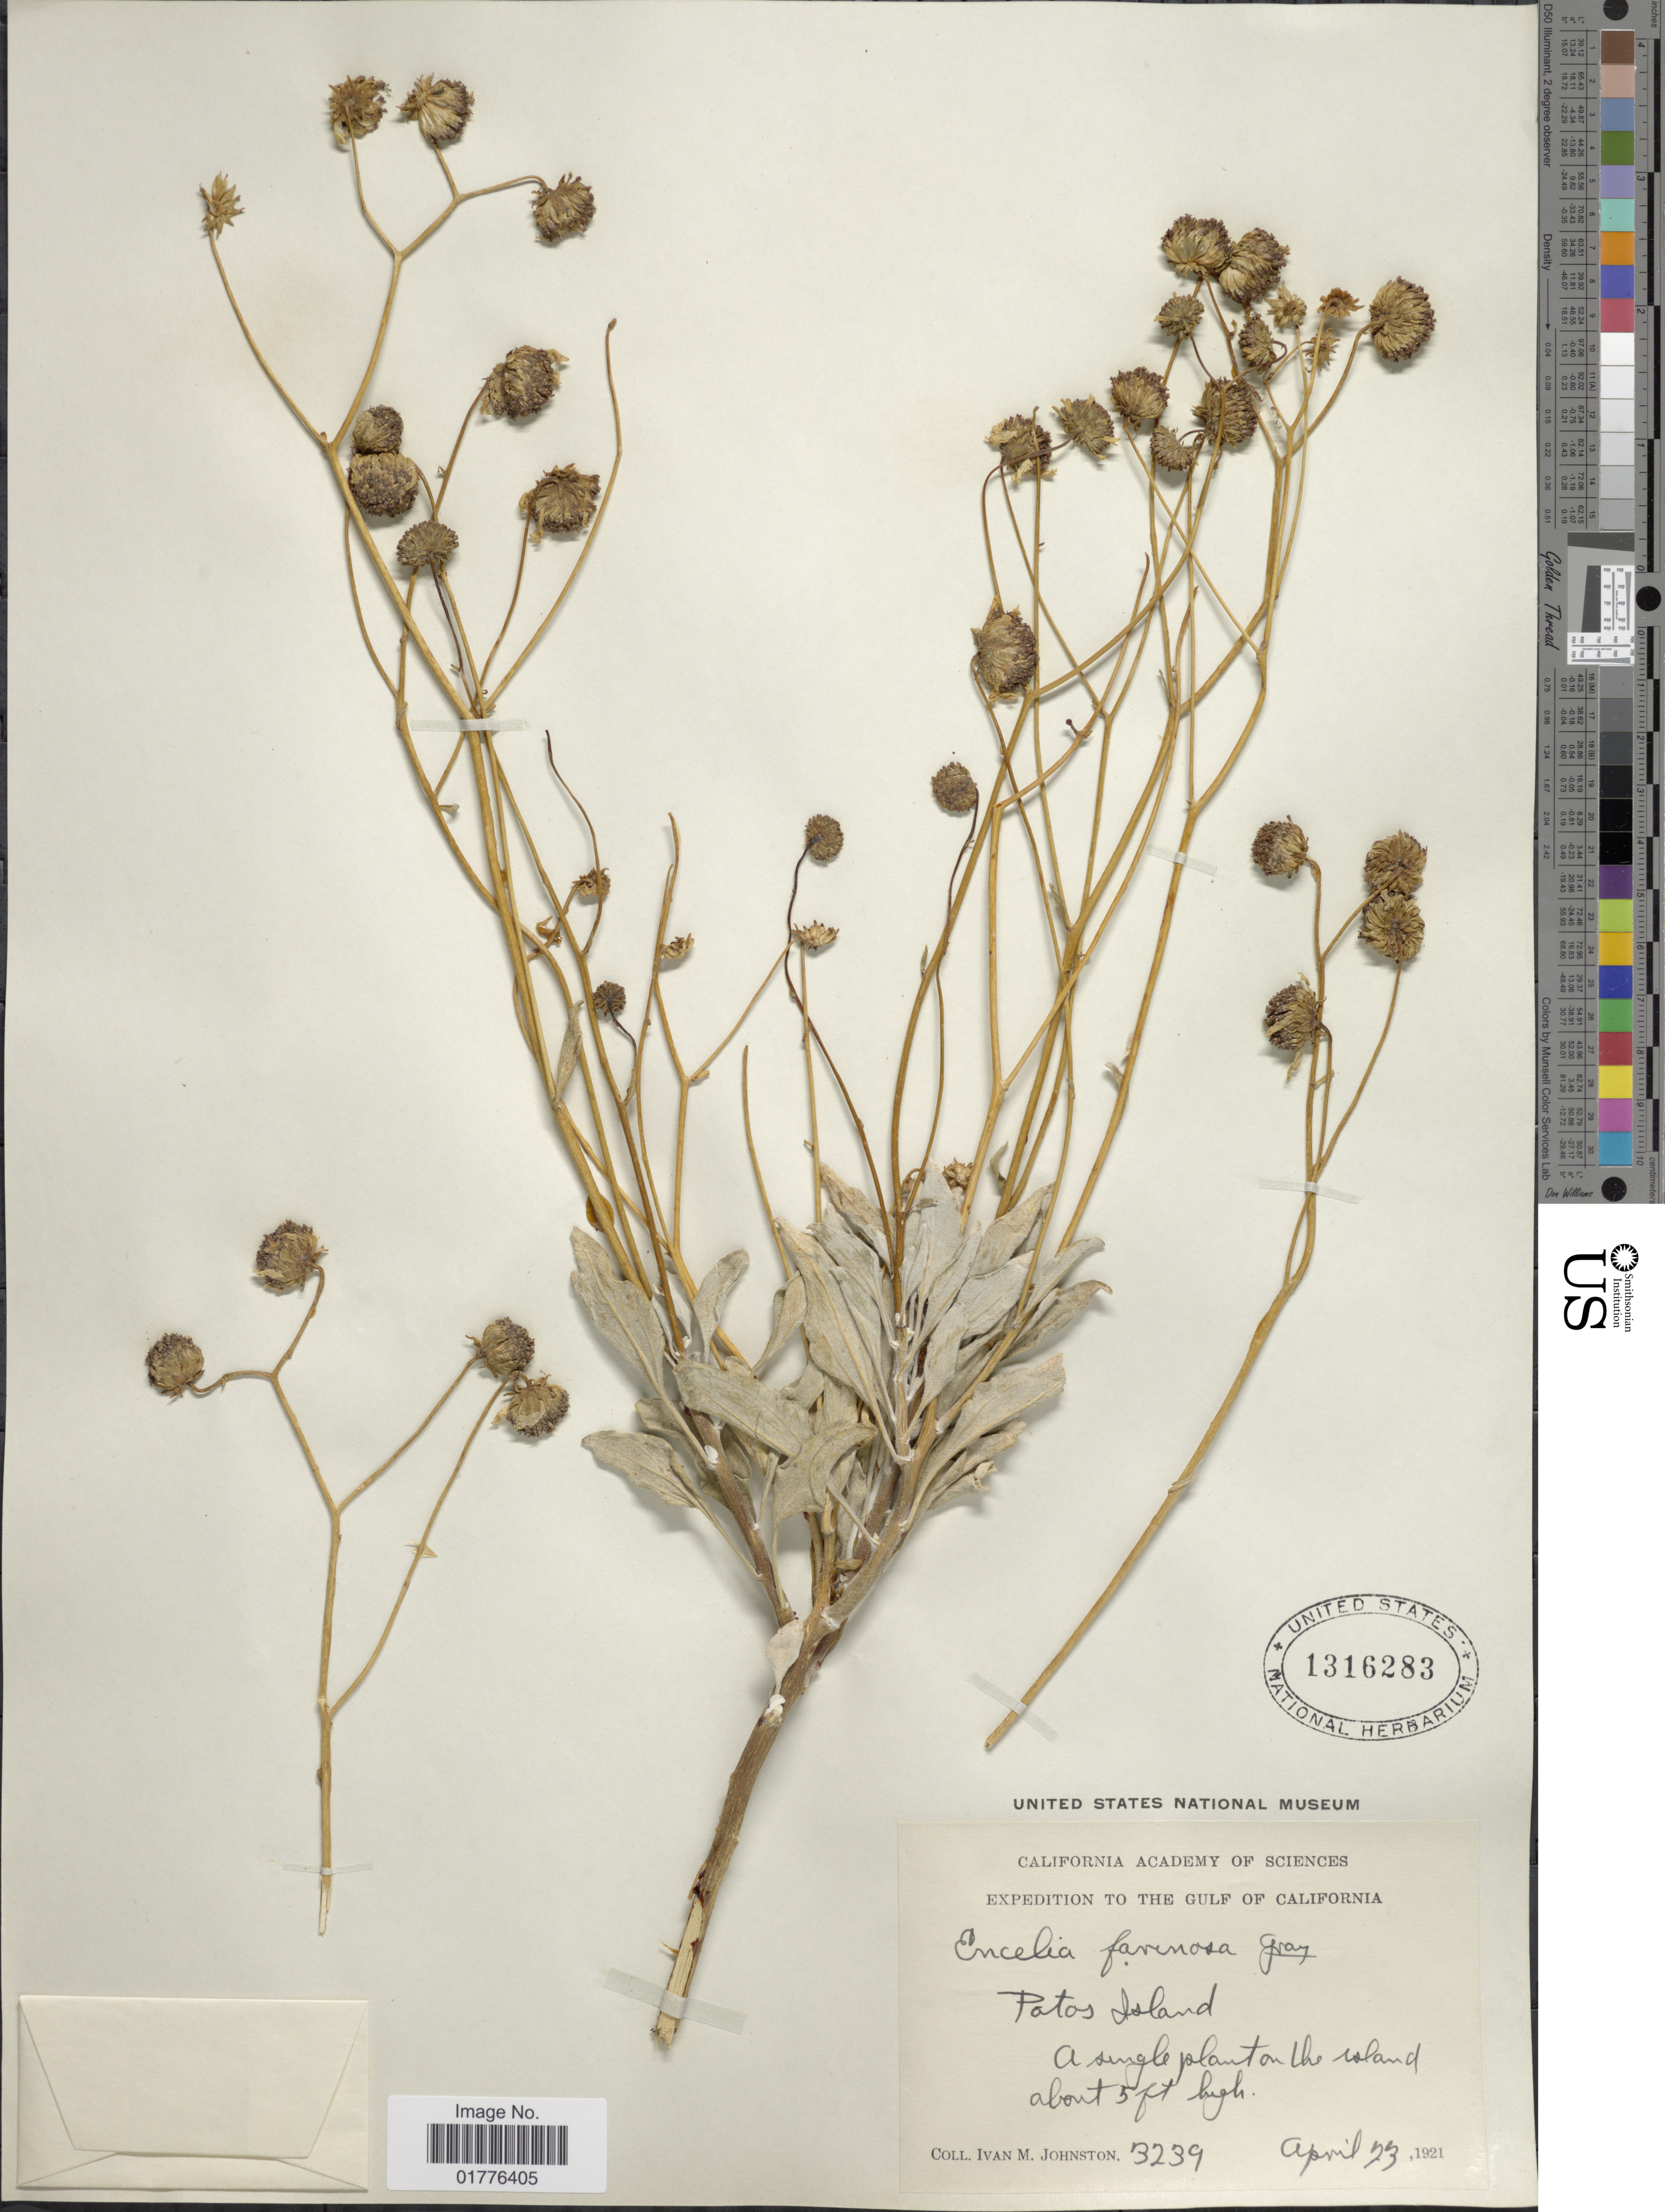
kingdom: Plantae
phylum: Tracheophyta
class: Magnoliopsida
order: Asterales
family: Asteraceae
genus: Encelia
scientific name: Encelia farinosa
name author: A. Gray ex Torr. in Emory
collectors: I.M. Johnston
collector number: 3239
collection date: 1921-04-23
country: Mexico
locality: The gulf of California, Patos Island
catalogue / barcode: US 1316283